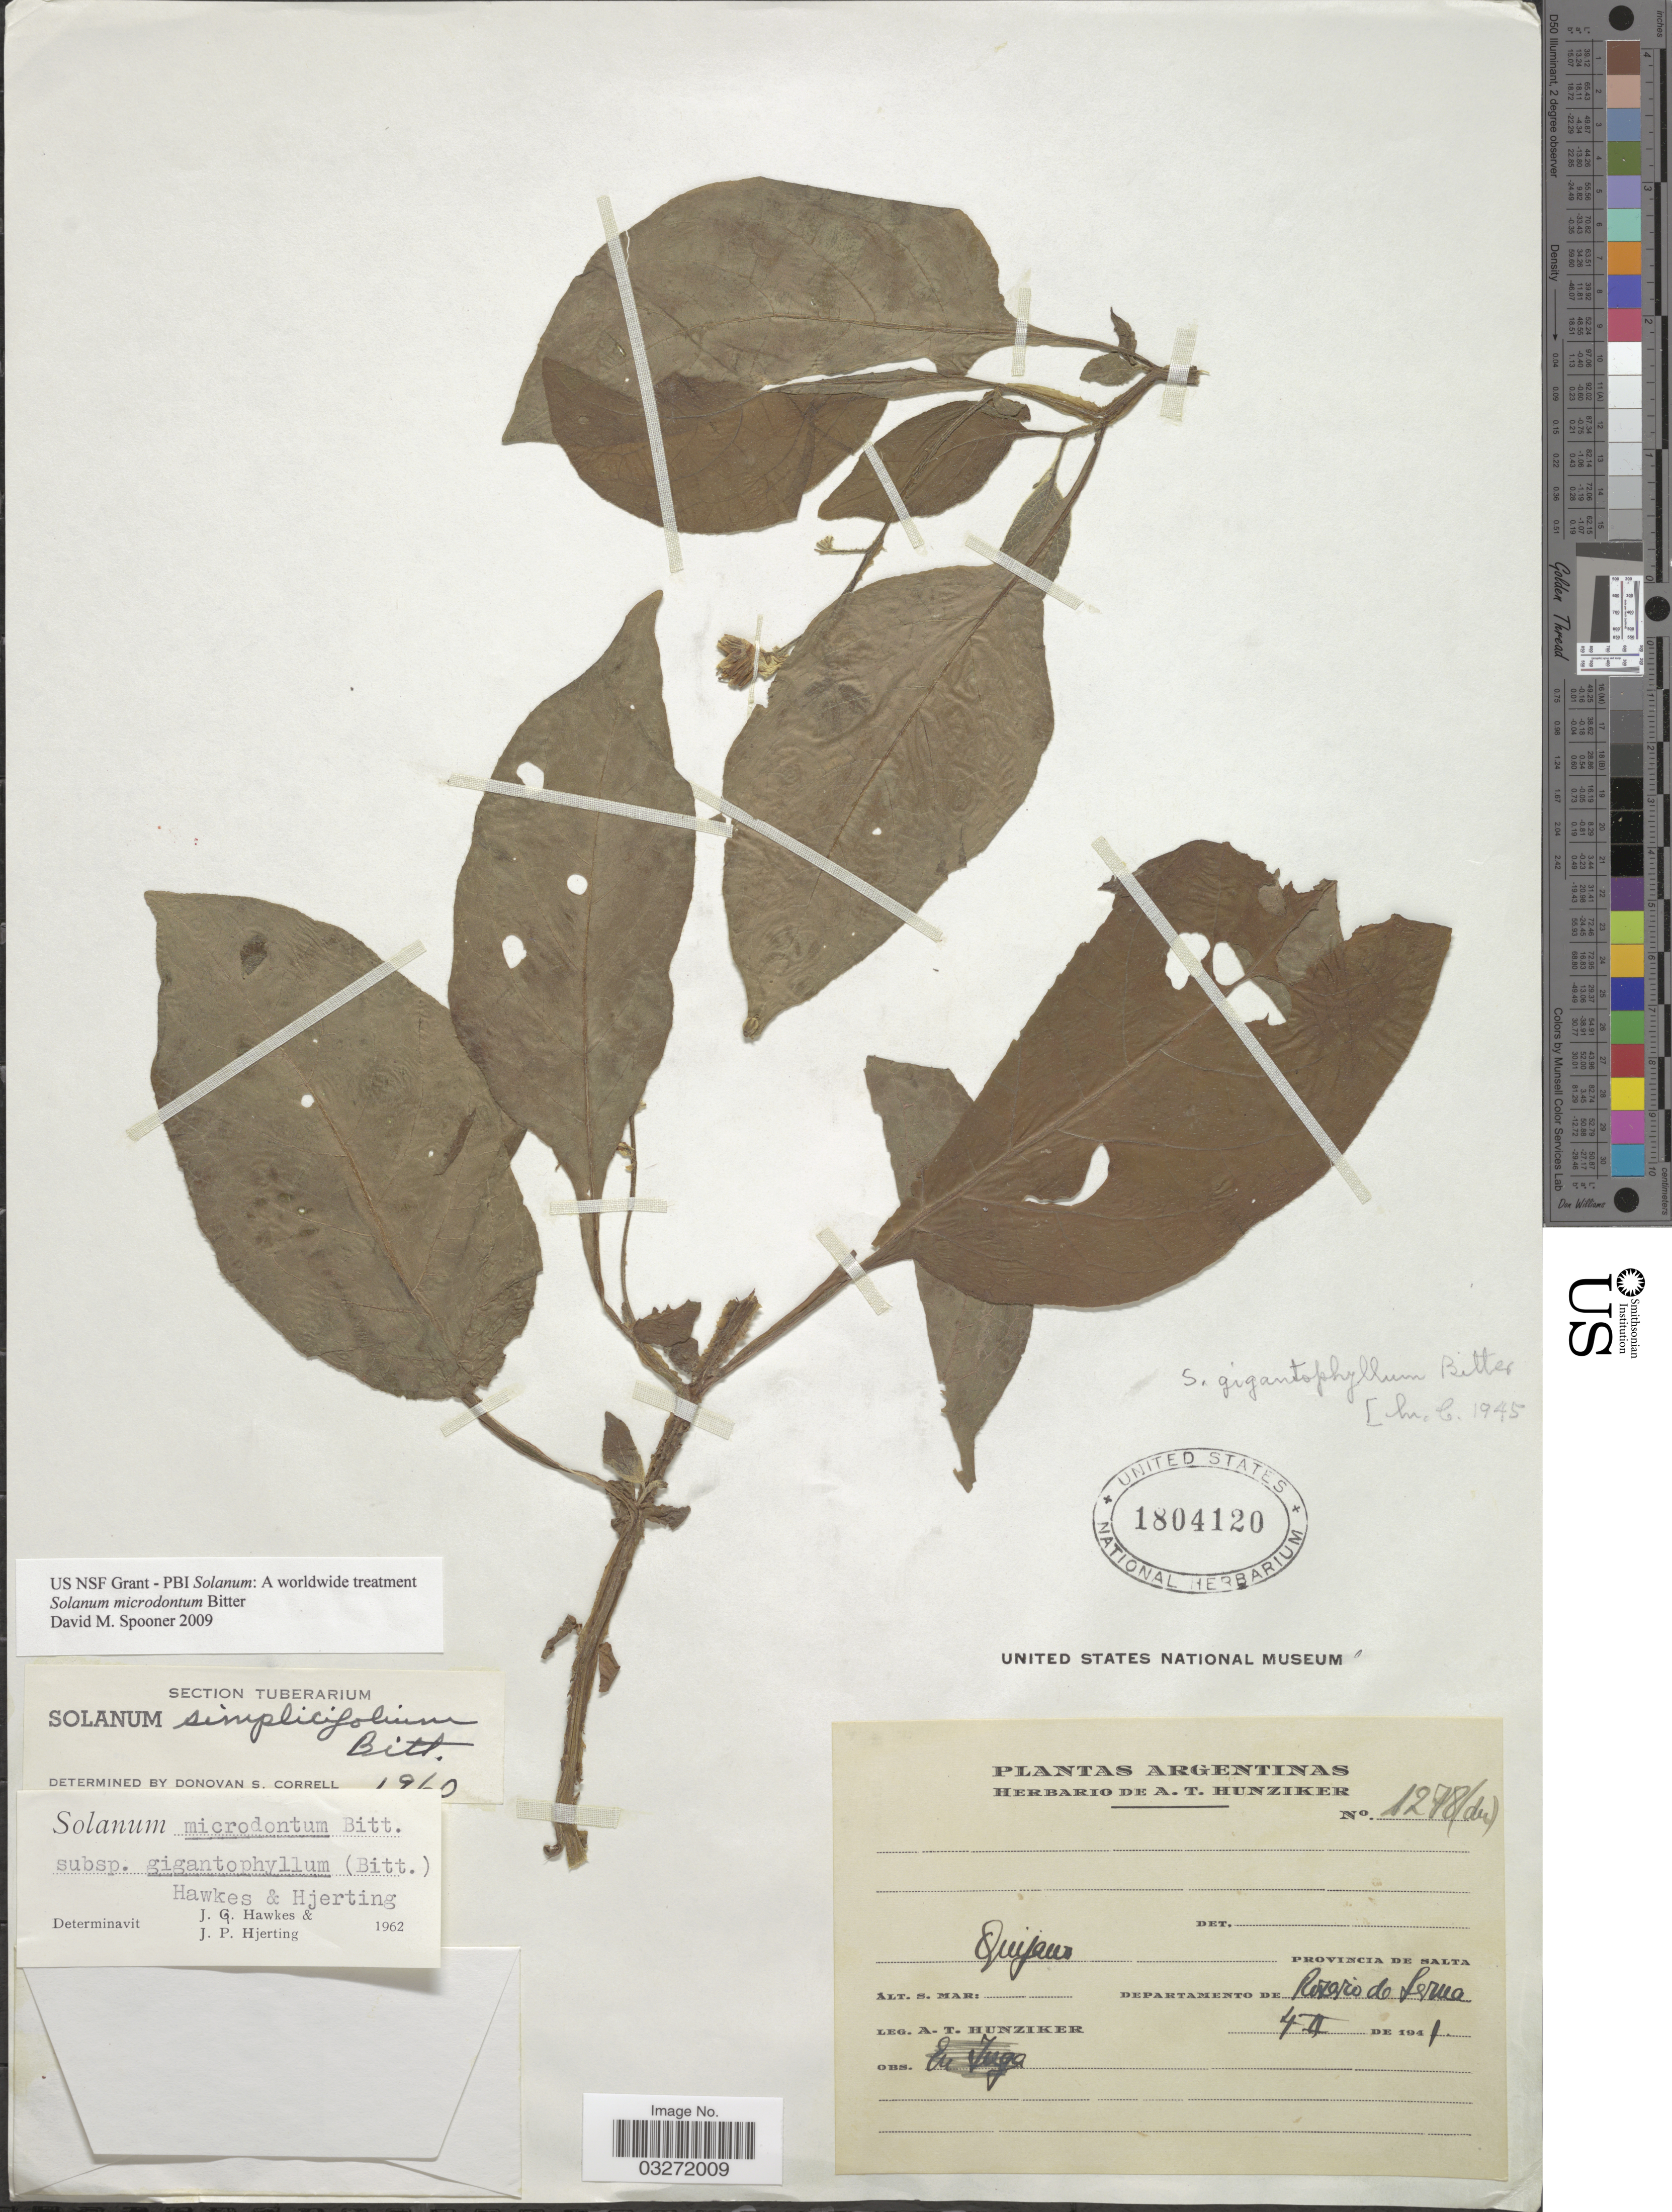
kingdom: Plantae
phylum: Tracheophyta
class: Magnoliopsida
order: Solanales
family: Solanaceae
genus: Solanum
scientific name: Solanum microdontum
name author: Bitter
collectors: A. T. Hunziker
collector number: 1278(du)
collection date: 1941-02-04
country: Argentina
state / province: Salta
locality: Quijano. Provincia de Salta. Departamento de Rosario de Lerua.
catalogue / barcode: US 1804120